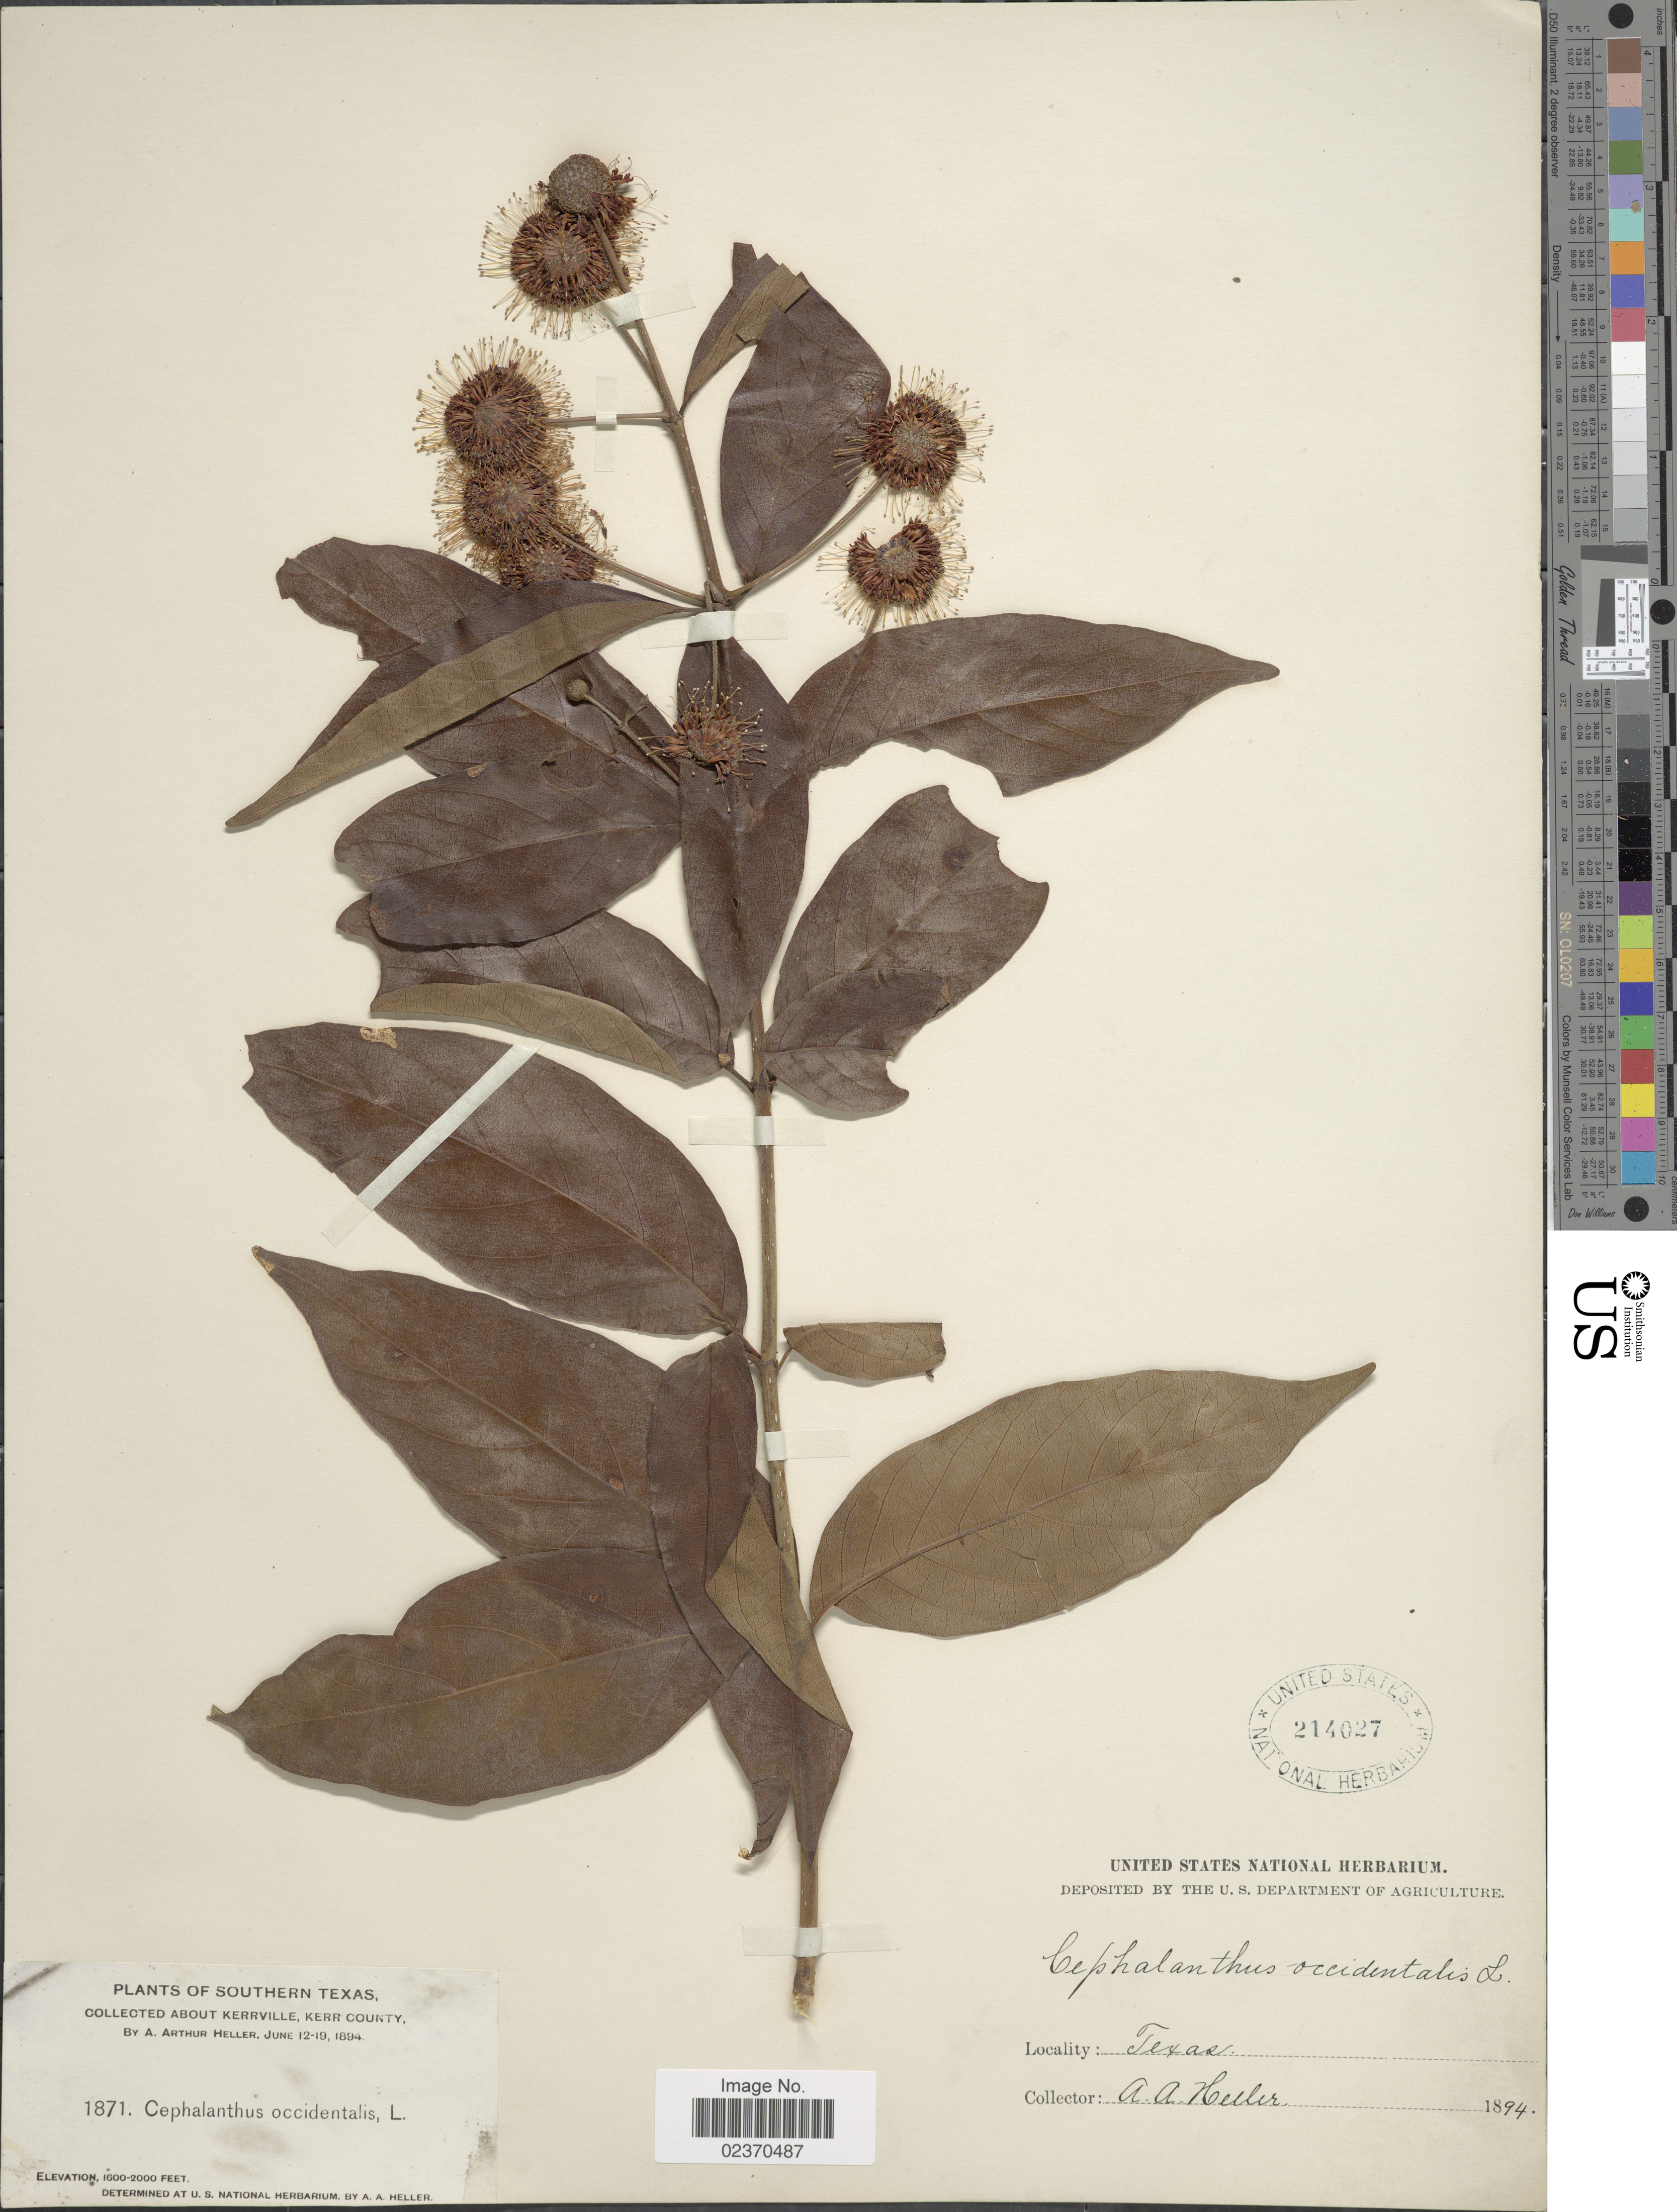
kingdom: Plantae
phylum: Tracheophyta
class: Magnoliopsida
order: Gentianales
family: Rubiaceae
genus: Cephalanthus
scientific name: Cephalanthus occidentalis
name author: L.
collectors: A. A. Heller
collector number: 1871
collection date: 1894-06-12/1894-06-19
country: United States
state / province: Texas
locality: Southern Texas. about Kerrville, Kerr County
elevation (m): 488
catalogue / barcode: US 214027